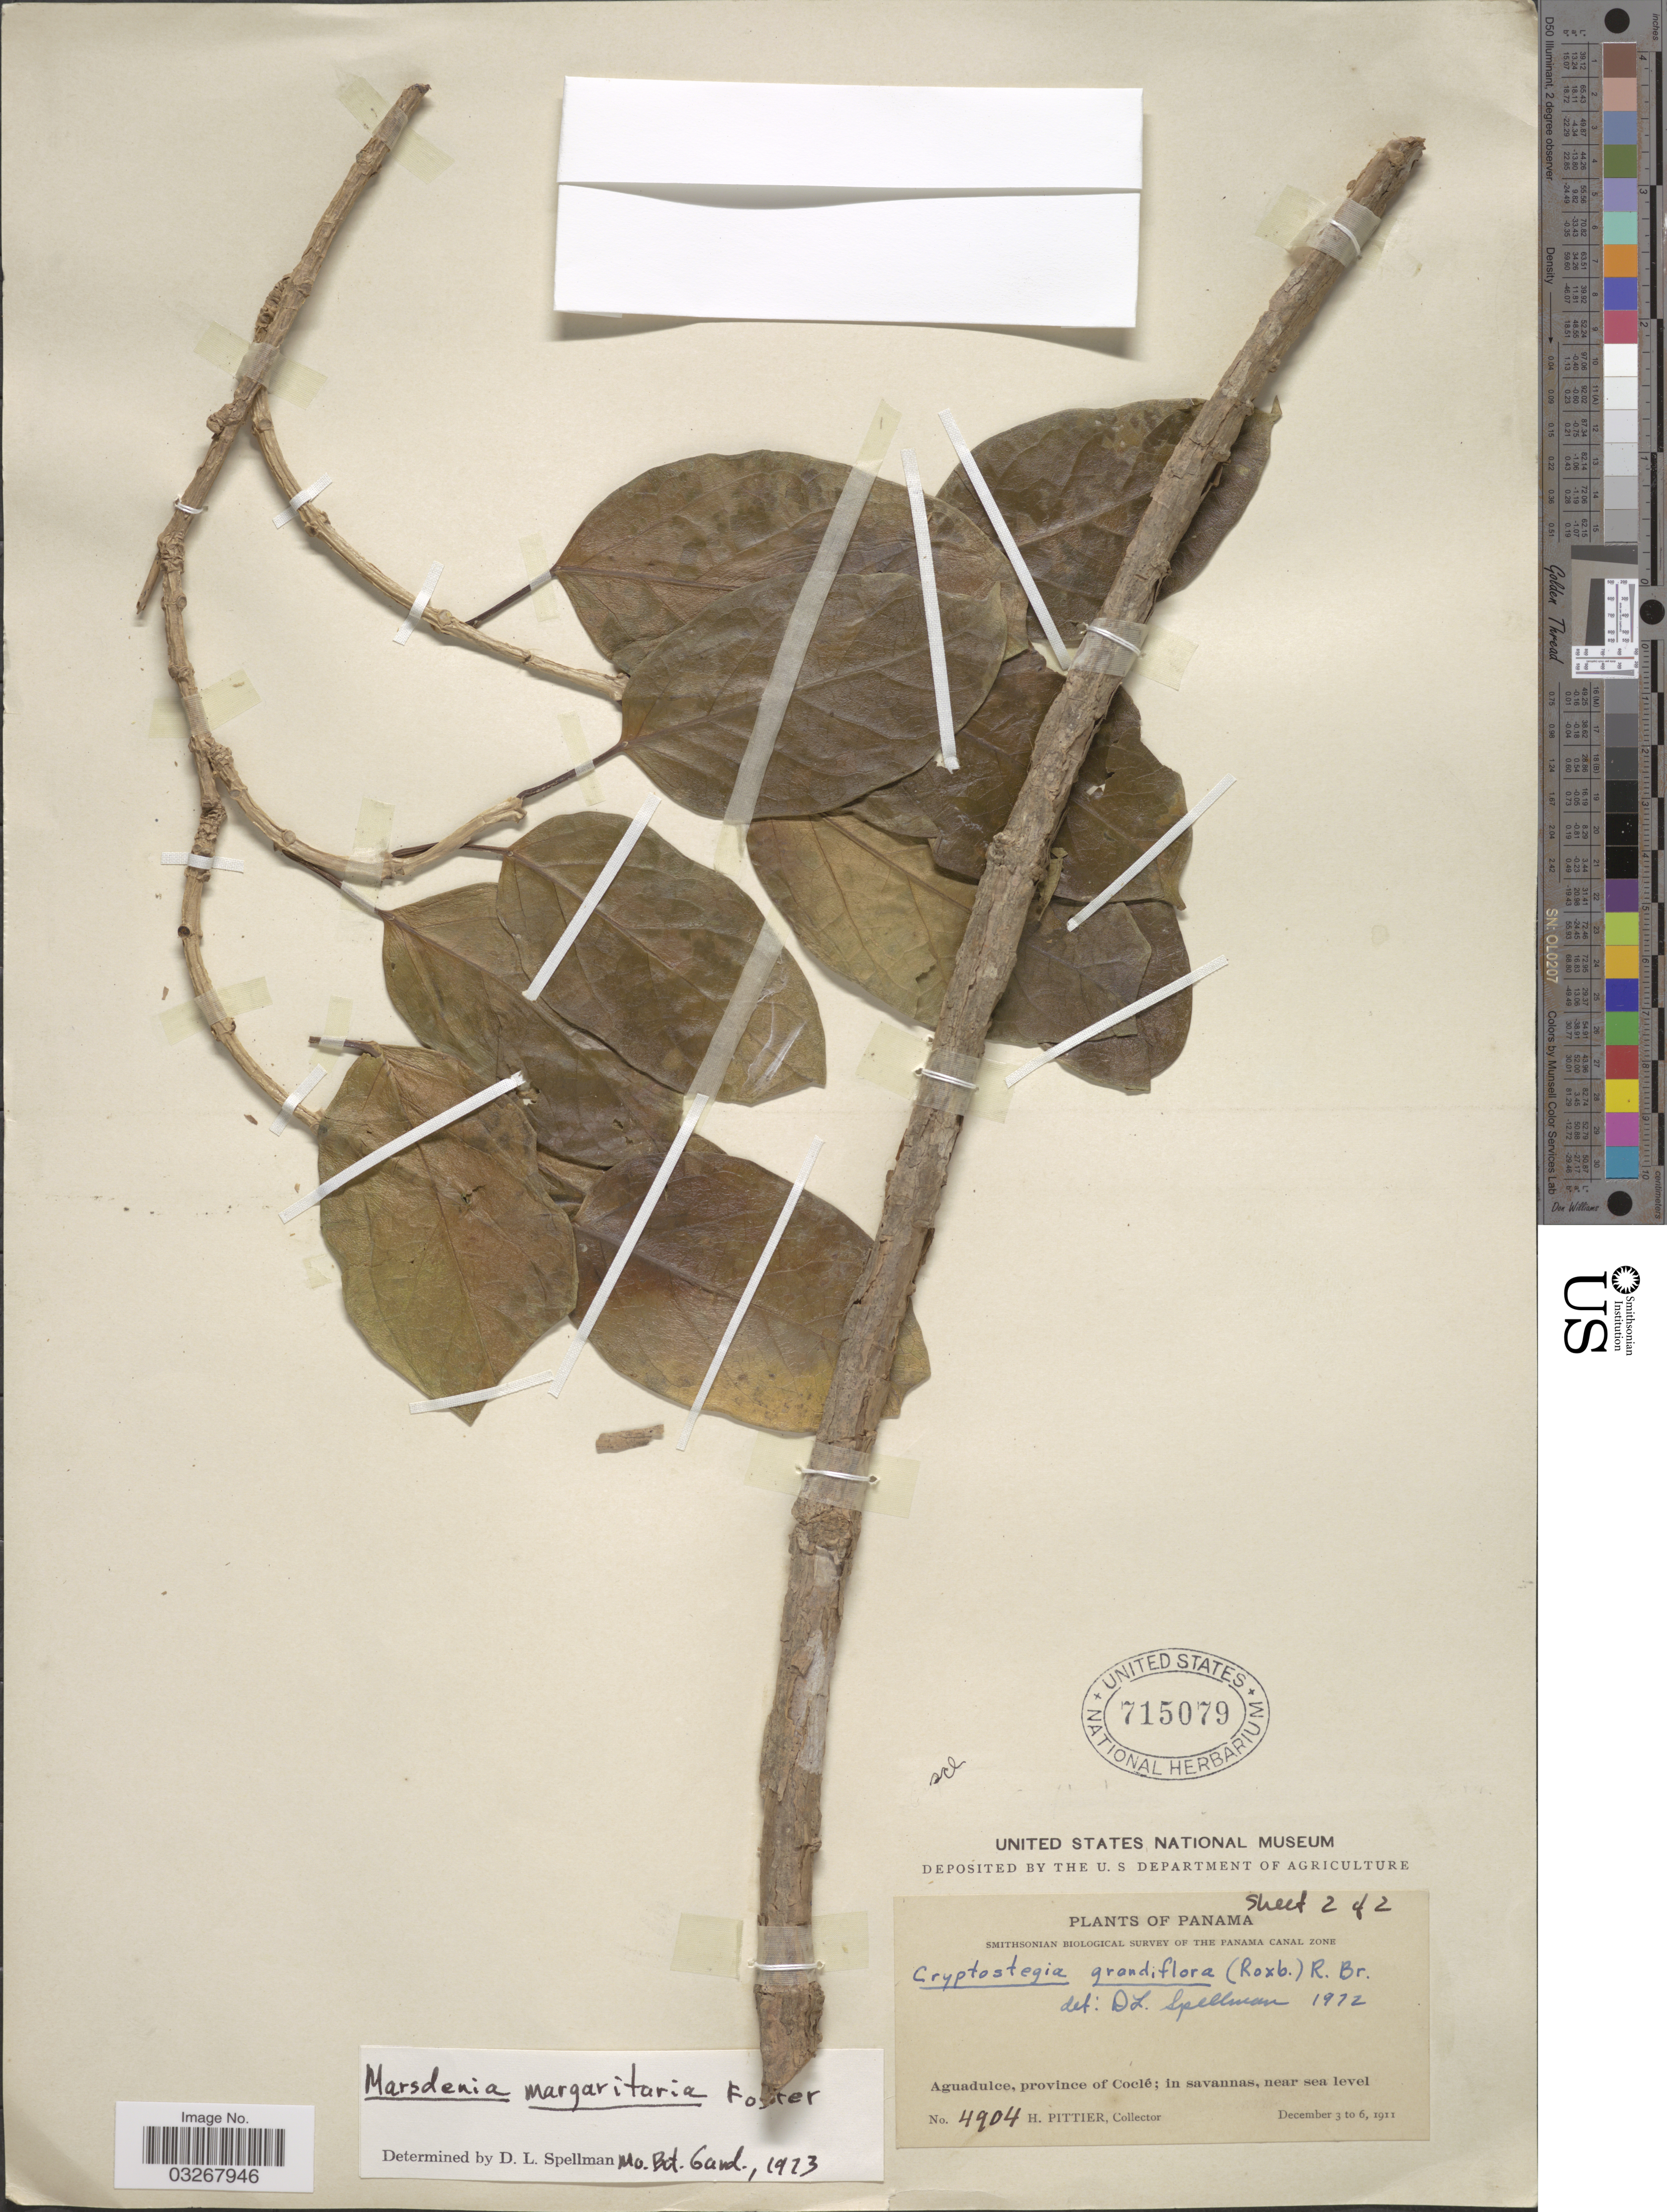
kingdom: Plantae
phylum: Tracheophyta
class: Magnoliopsida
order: Gentianales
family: Apocynaceae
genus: Marsdenia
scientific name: Marsdenia margaritaria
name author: R.C. Foster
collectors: H. F. Pittier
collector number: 4904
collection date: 1911-12-03/1911-12-06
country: Panama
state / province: Coclé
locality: Aguadulce, province of Coclé. Panama Canal Zone.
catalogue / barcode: US 715079